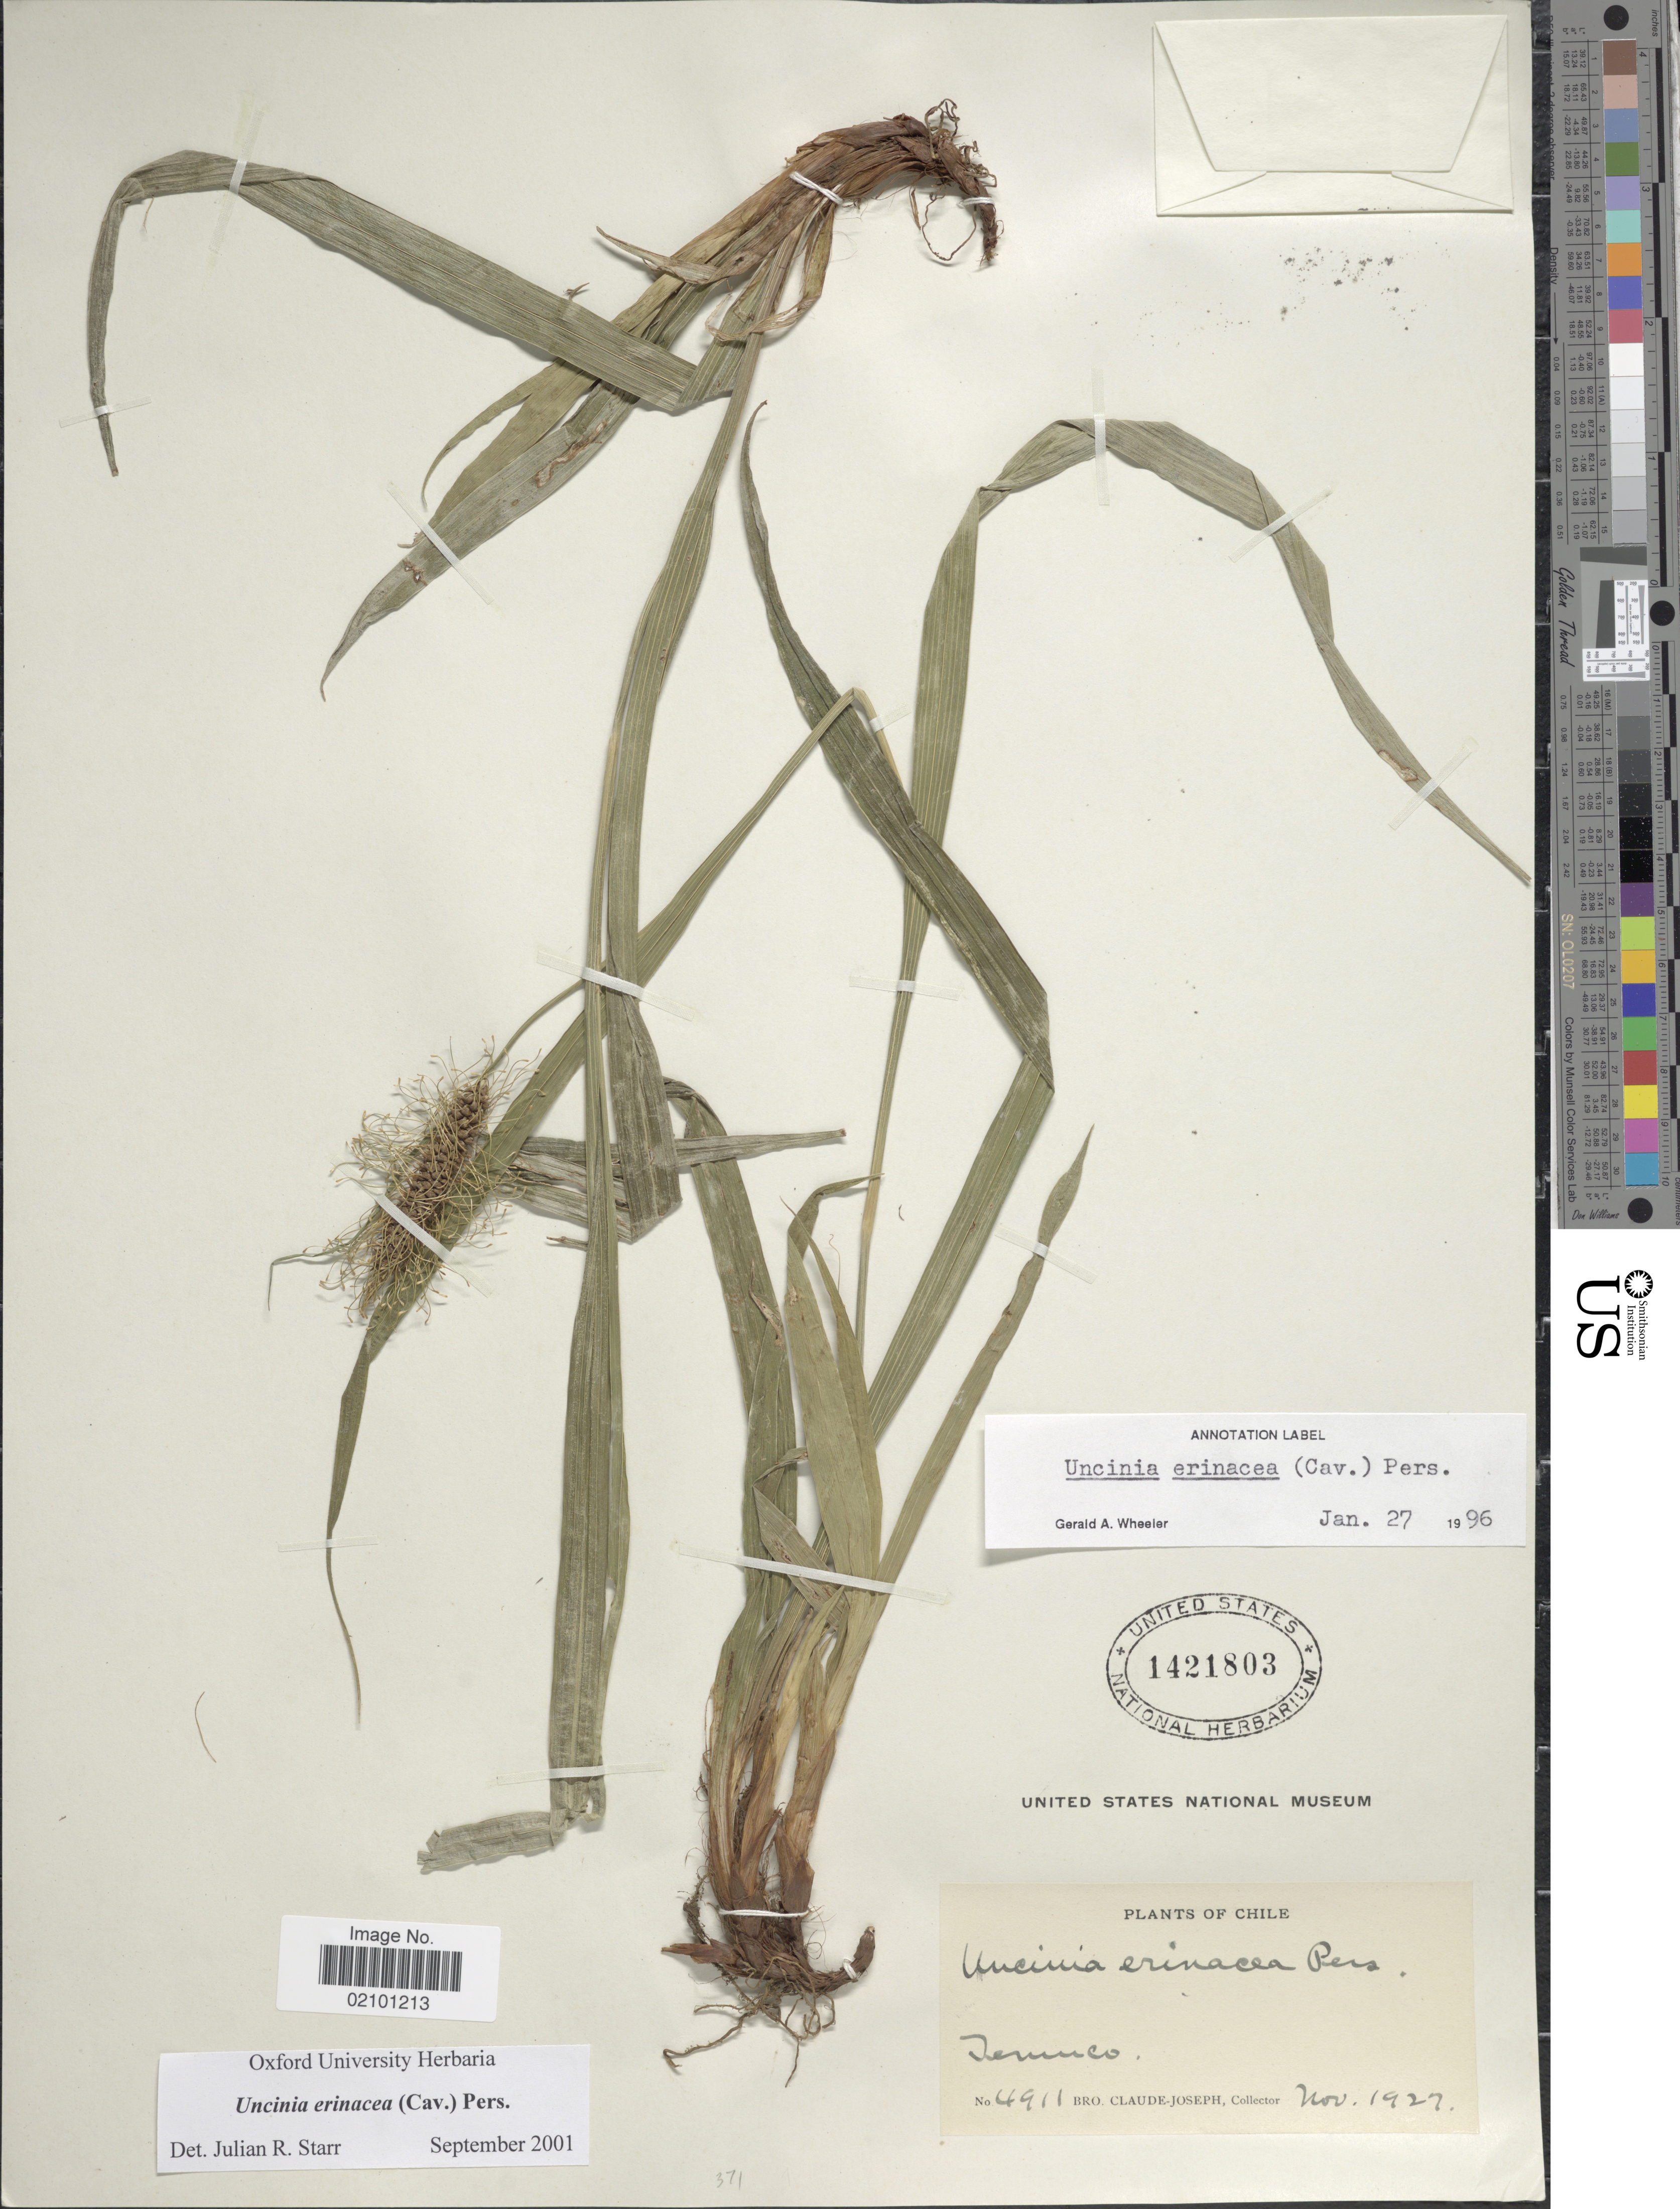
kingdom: Plantae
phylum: Tracheophyta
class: Liliopsida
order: Poales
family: Cyperaceae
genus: Carex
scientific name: Carex erinacea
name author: Cav.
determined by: Jimnéz-Mejias, Pedro, (UPOS), Universidad Pablo de Olavide (SPAIN)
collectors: Bro. Claude-Joseph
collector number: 4911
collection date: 1927-11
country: Chile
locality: Temuco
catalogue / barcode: US 1421803